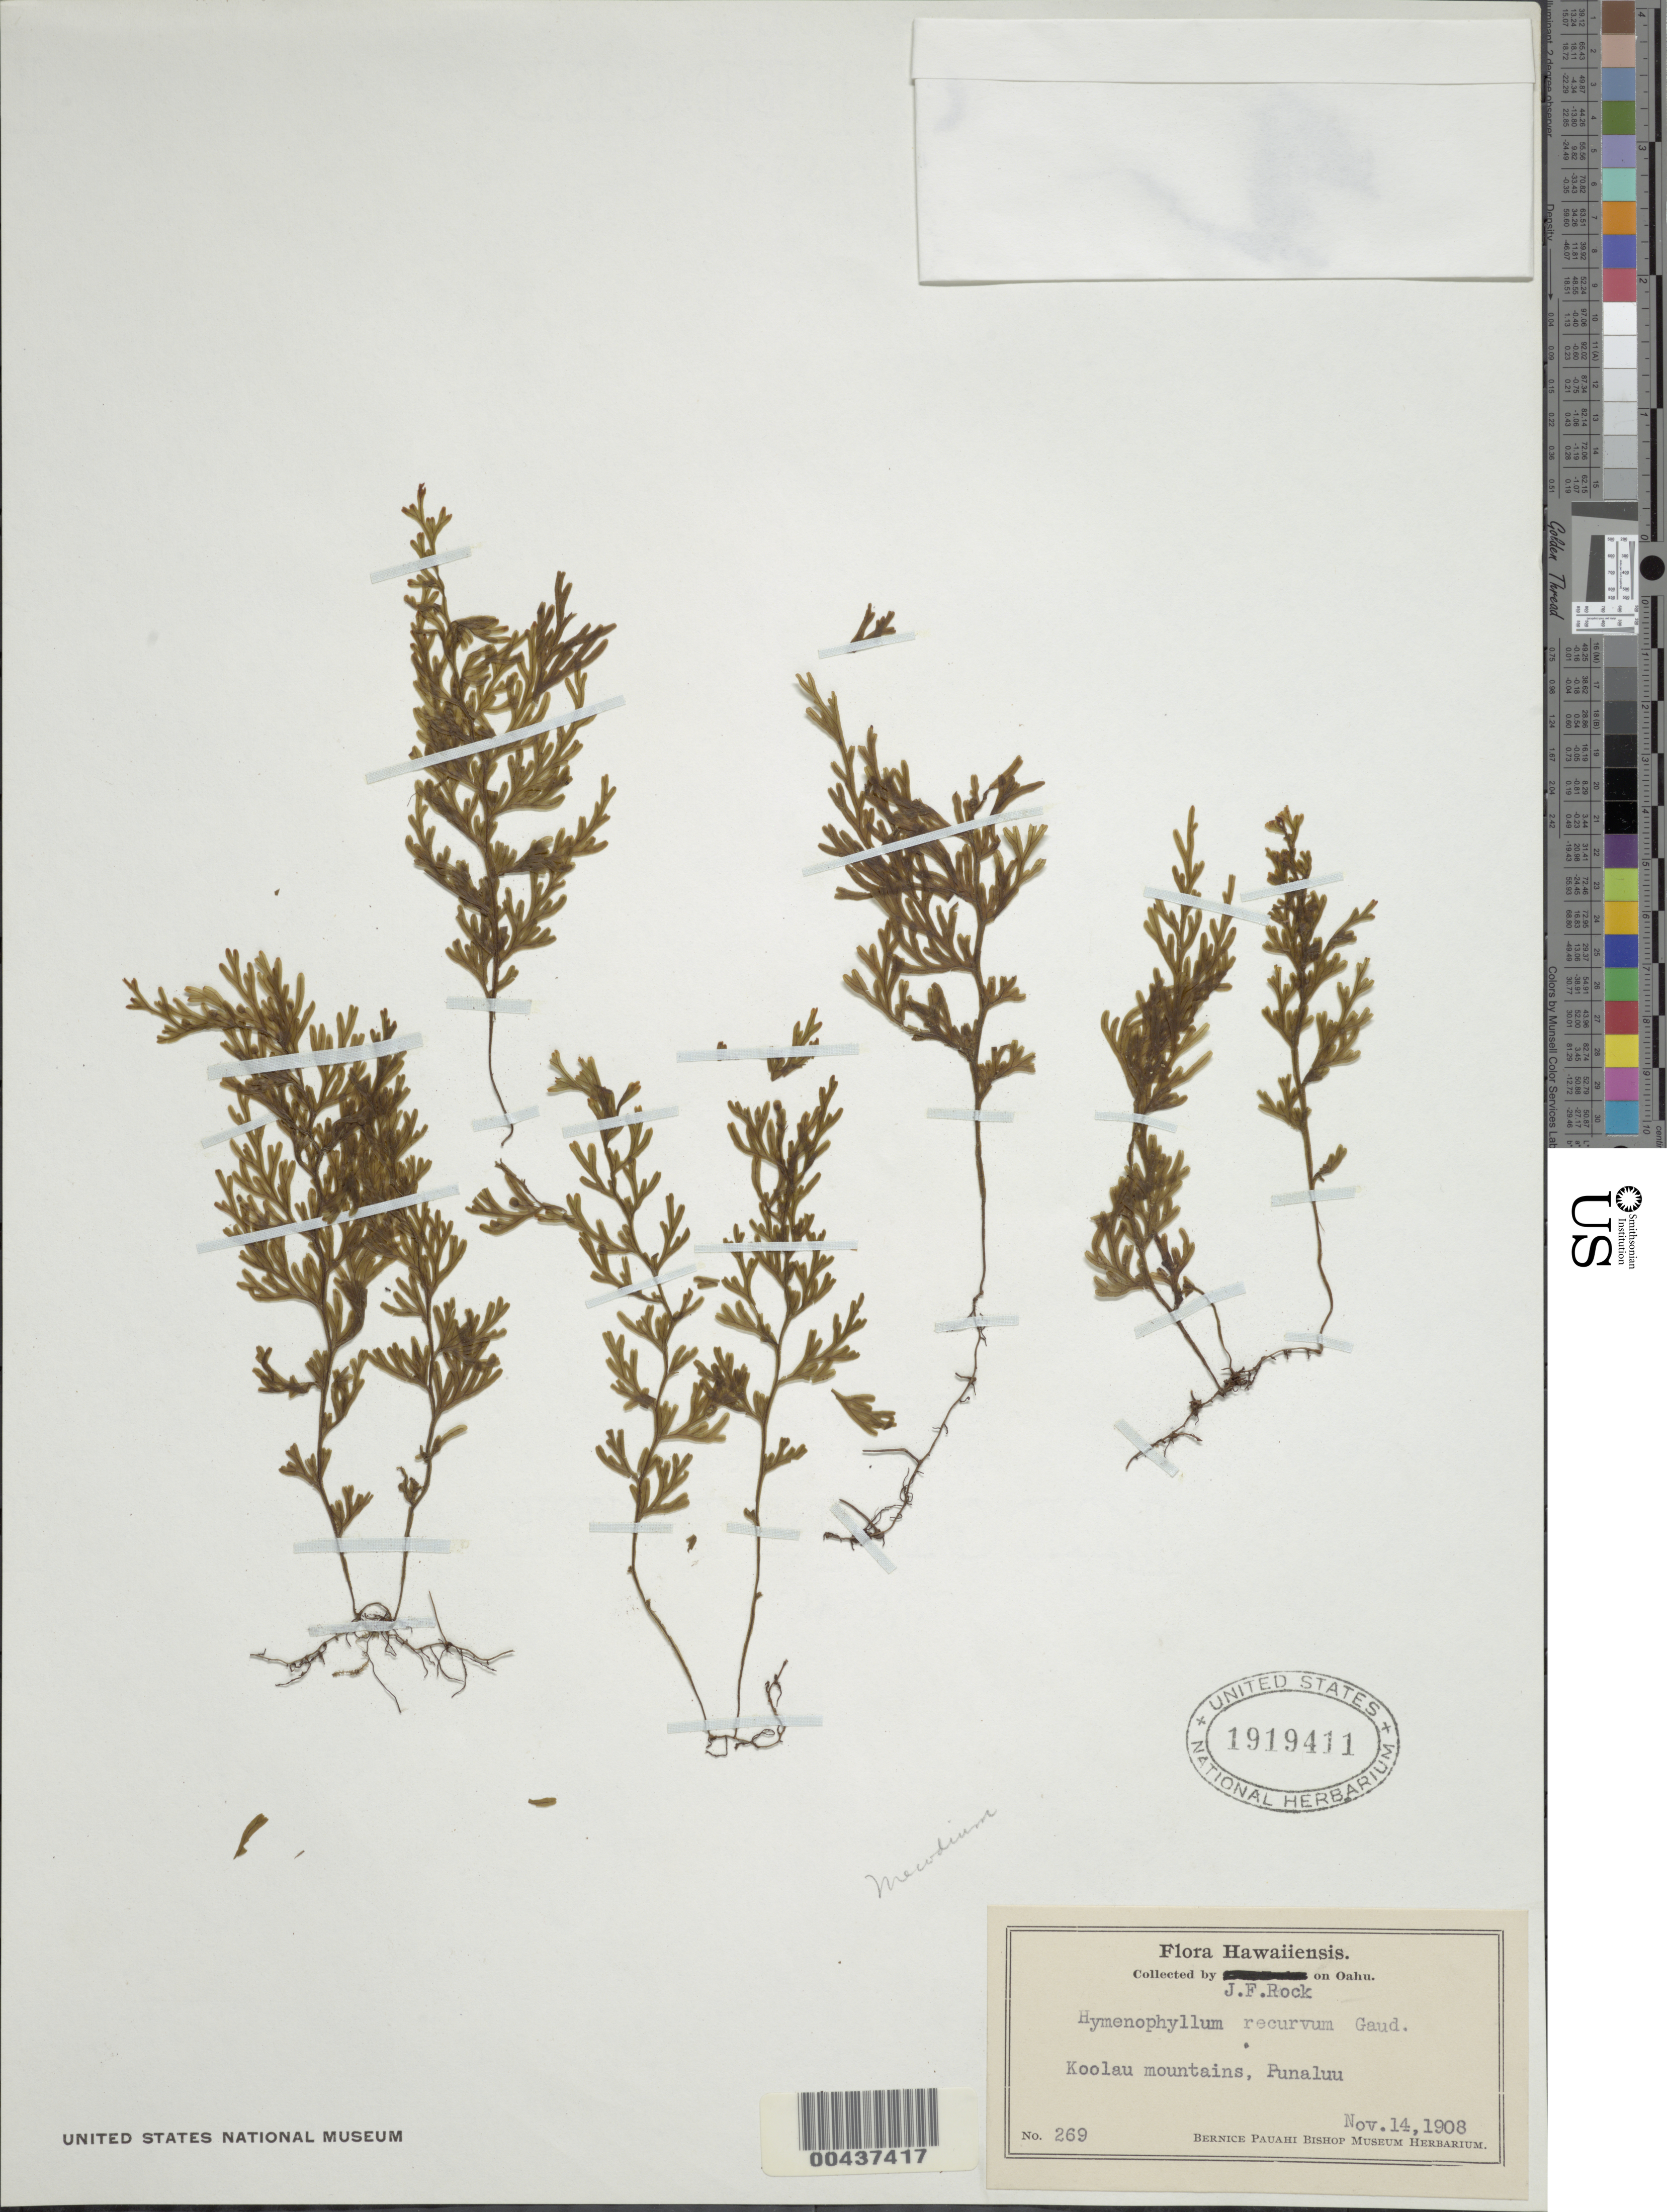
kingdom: Plantae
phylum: Tracheophyta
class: Polypodiopsida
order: Hymenophyllales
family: Hymenophyllaceae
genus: Hymenophyllum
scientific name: Hymenophyllum recurvum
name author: Gaudich.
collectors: J. F. Rock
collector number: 269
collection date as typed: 14 Nov 1908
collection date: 1908-11-14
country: United States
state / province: Hawaii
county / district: Honolulu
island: Oahu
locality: Koolau Mountains, Punaluu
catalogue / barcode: US 1919411